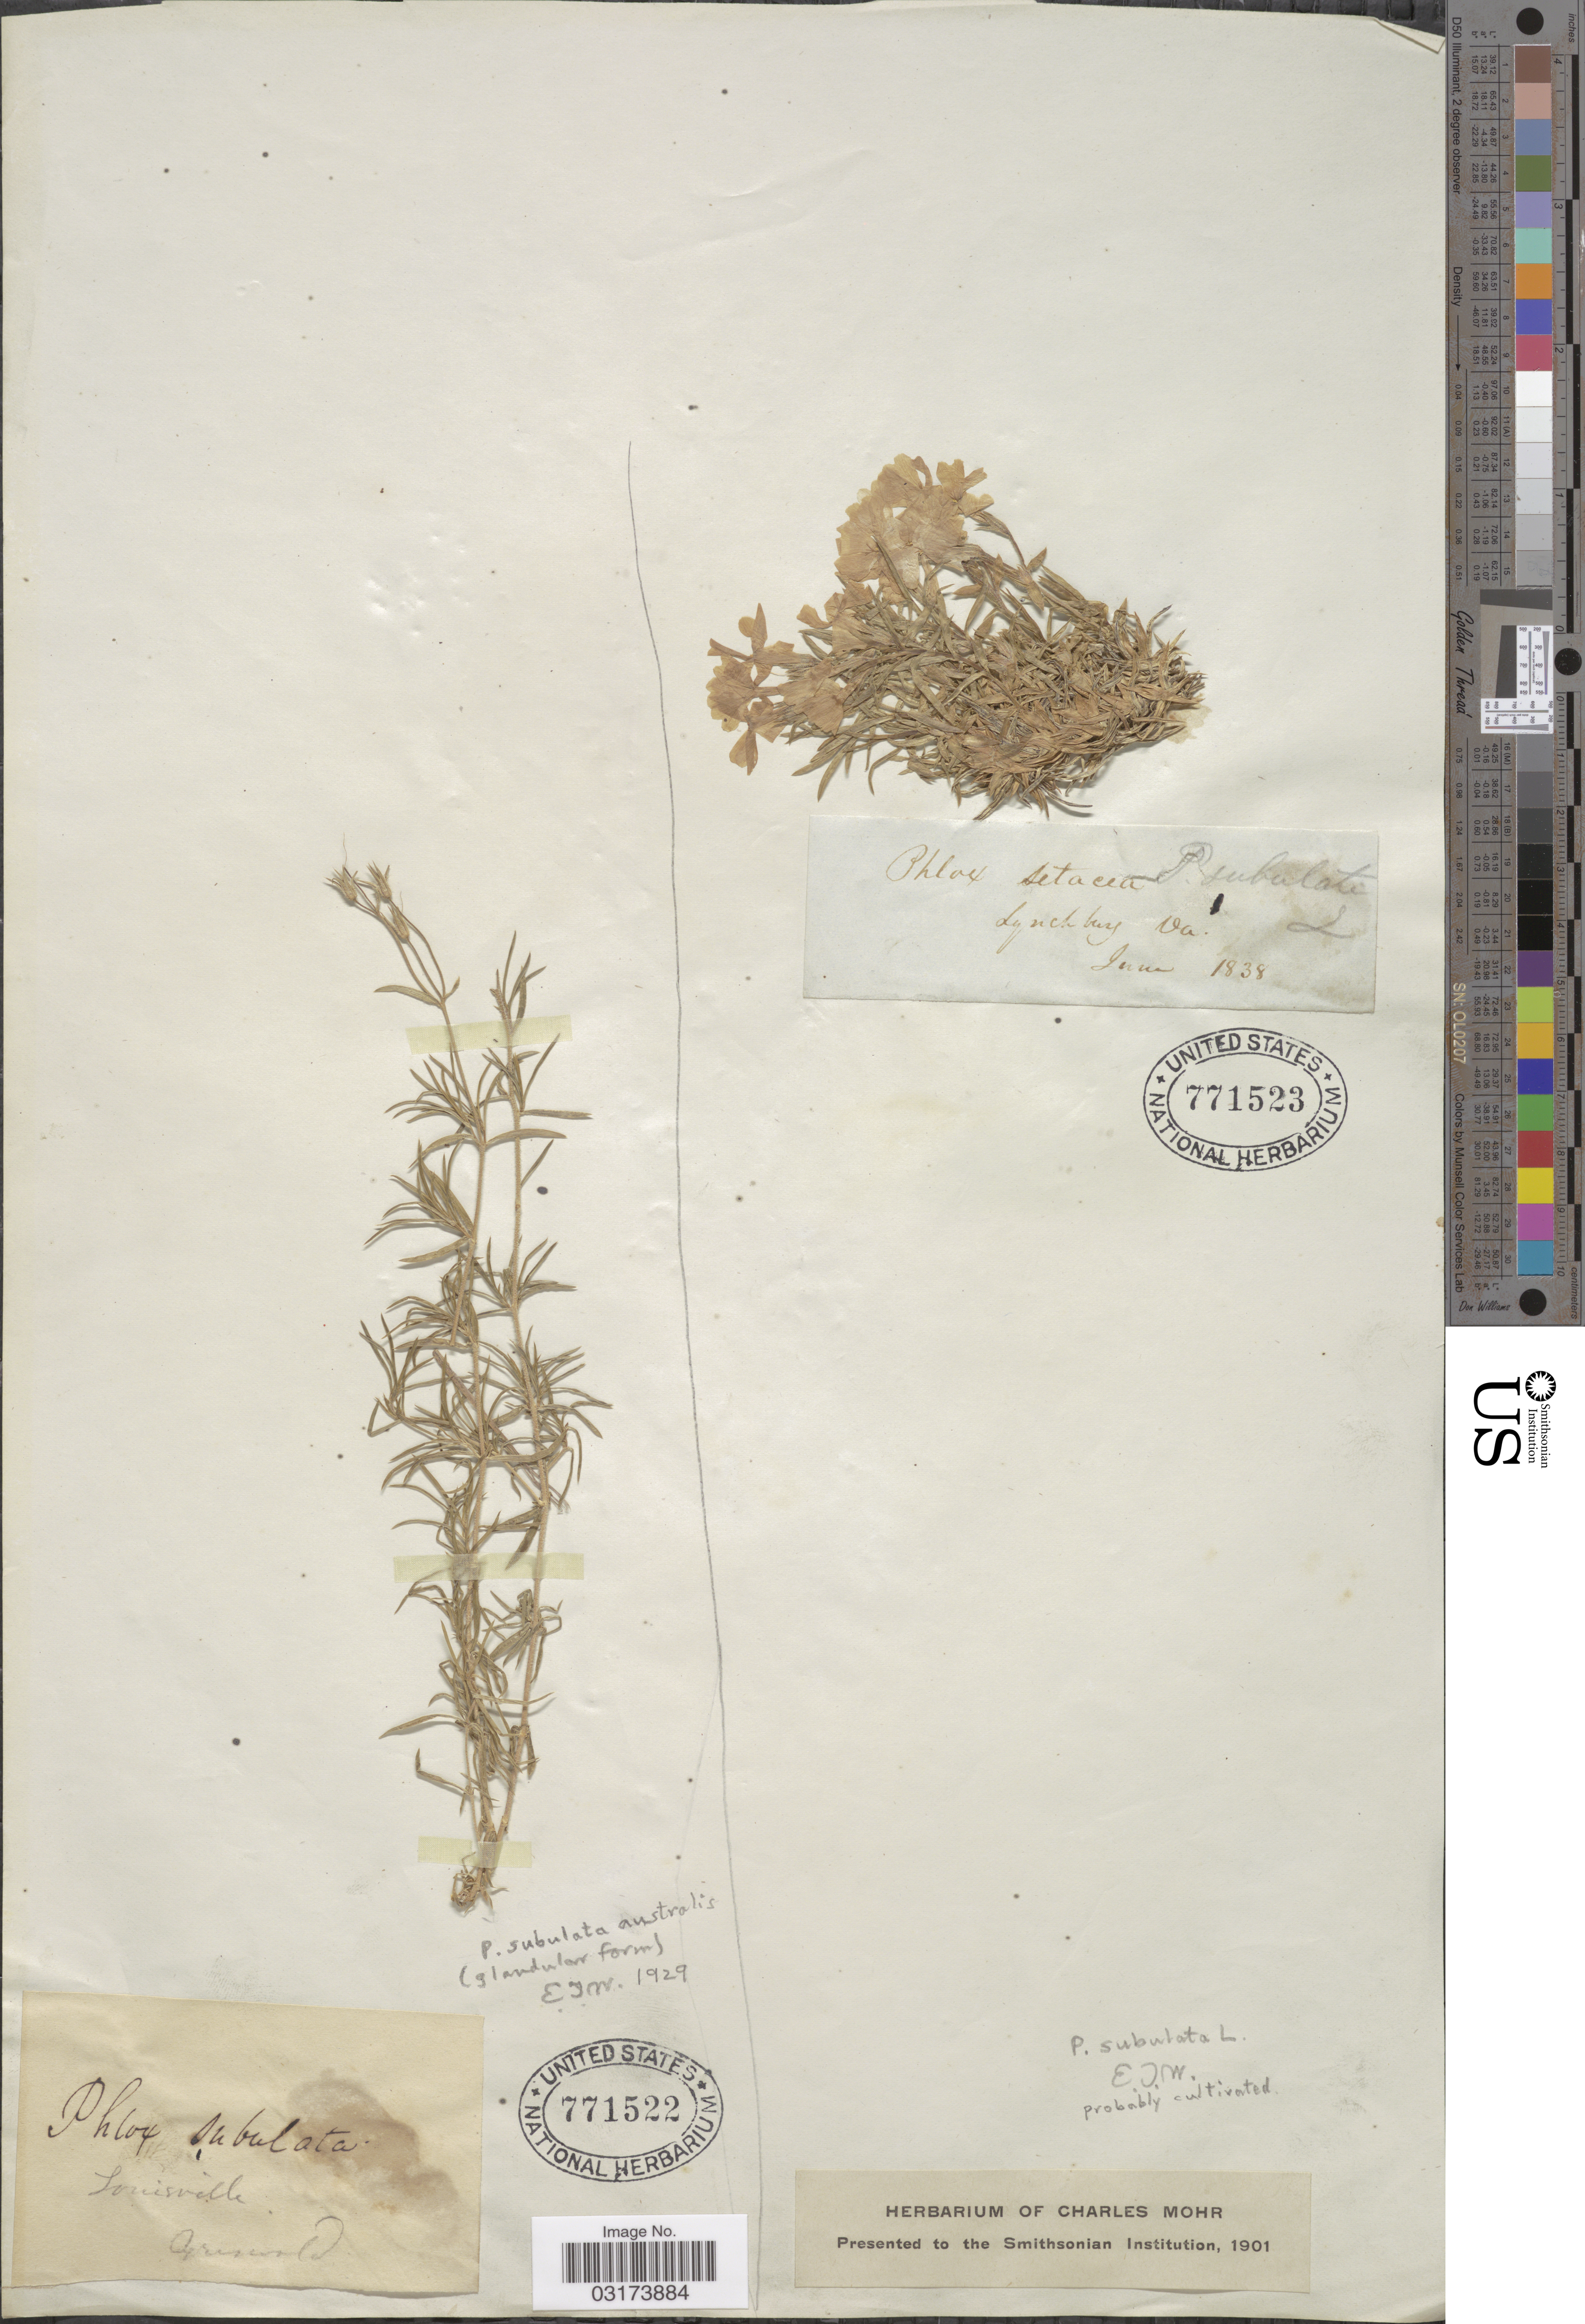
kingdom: Plantae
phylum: Tracheophyta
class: Magnoliopsida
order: Ericales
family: Polemoniaceae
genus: Phlox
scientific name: Phlox subulata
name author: L.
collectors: Griswald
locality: Louisville.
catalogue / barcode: US 771522